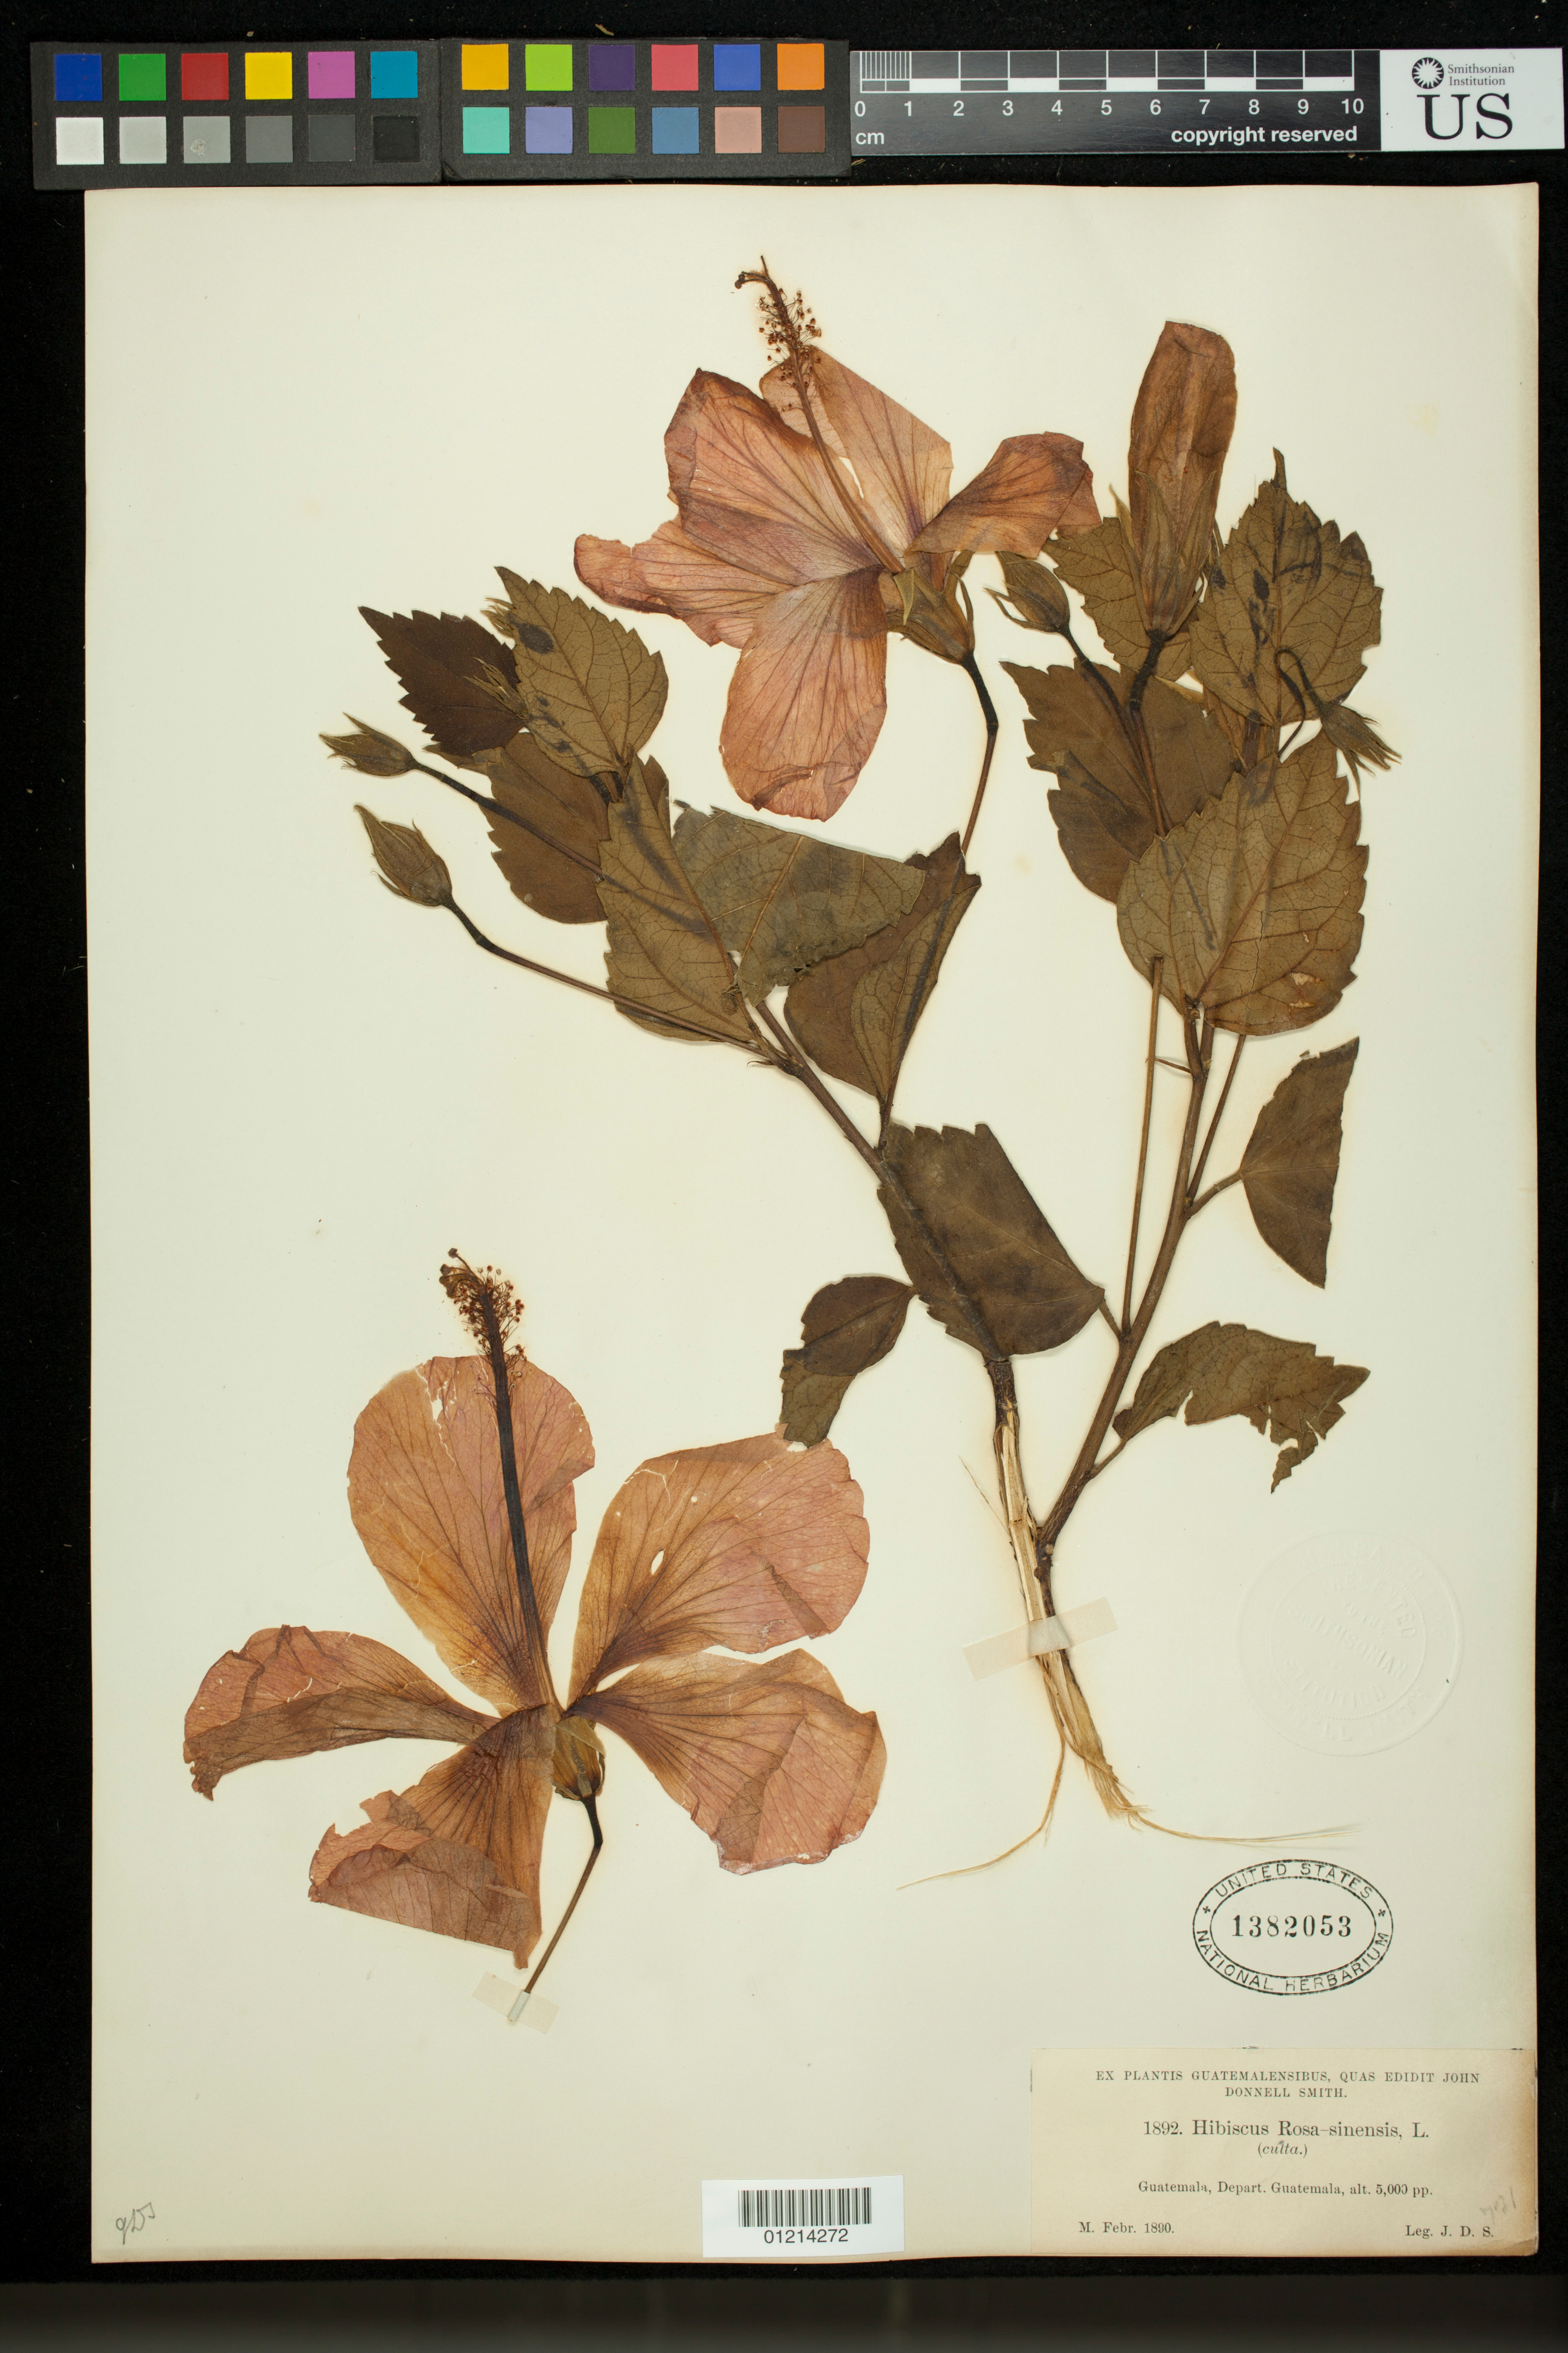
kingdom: Plantae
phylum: Tracheophyta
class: Magnoliopsida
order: Malvales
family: Malvaceae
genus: Hibiscus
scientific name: Hibiscus rosa-sinensis var. rosa-sinensis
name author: L.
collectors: J. Donnell Smith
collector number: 1892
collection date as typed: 1890-02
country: Guatemala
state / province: Guatemala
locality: Guatemala, Depart. Guatemala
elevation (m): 1524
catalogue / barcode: US 1382053